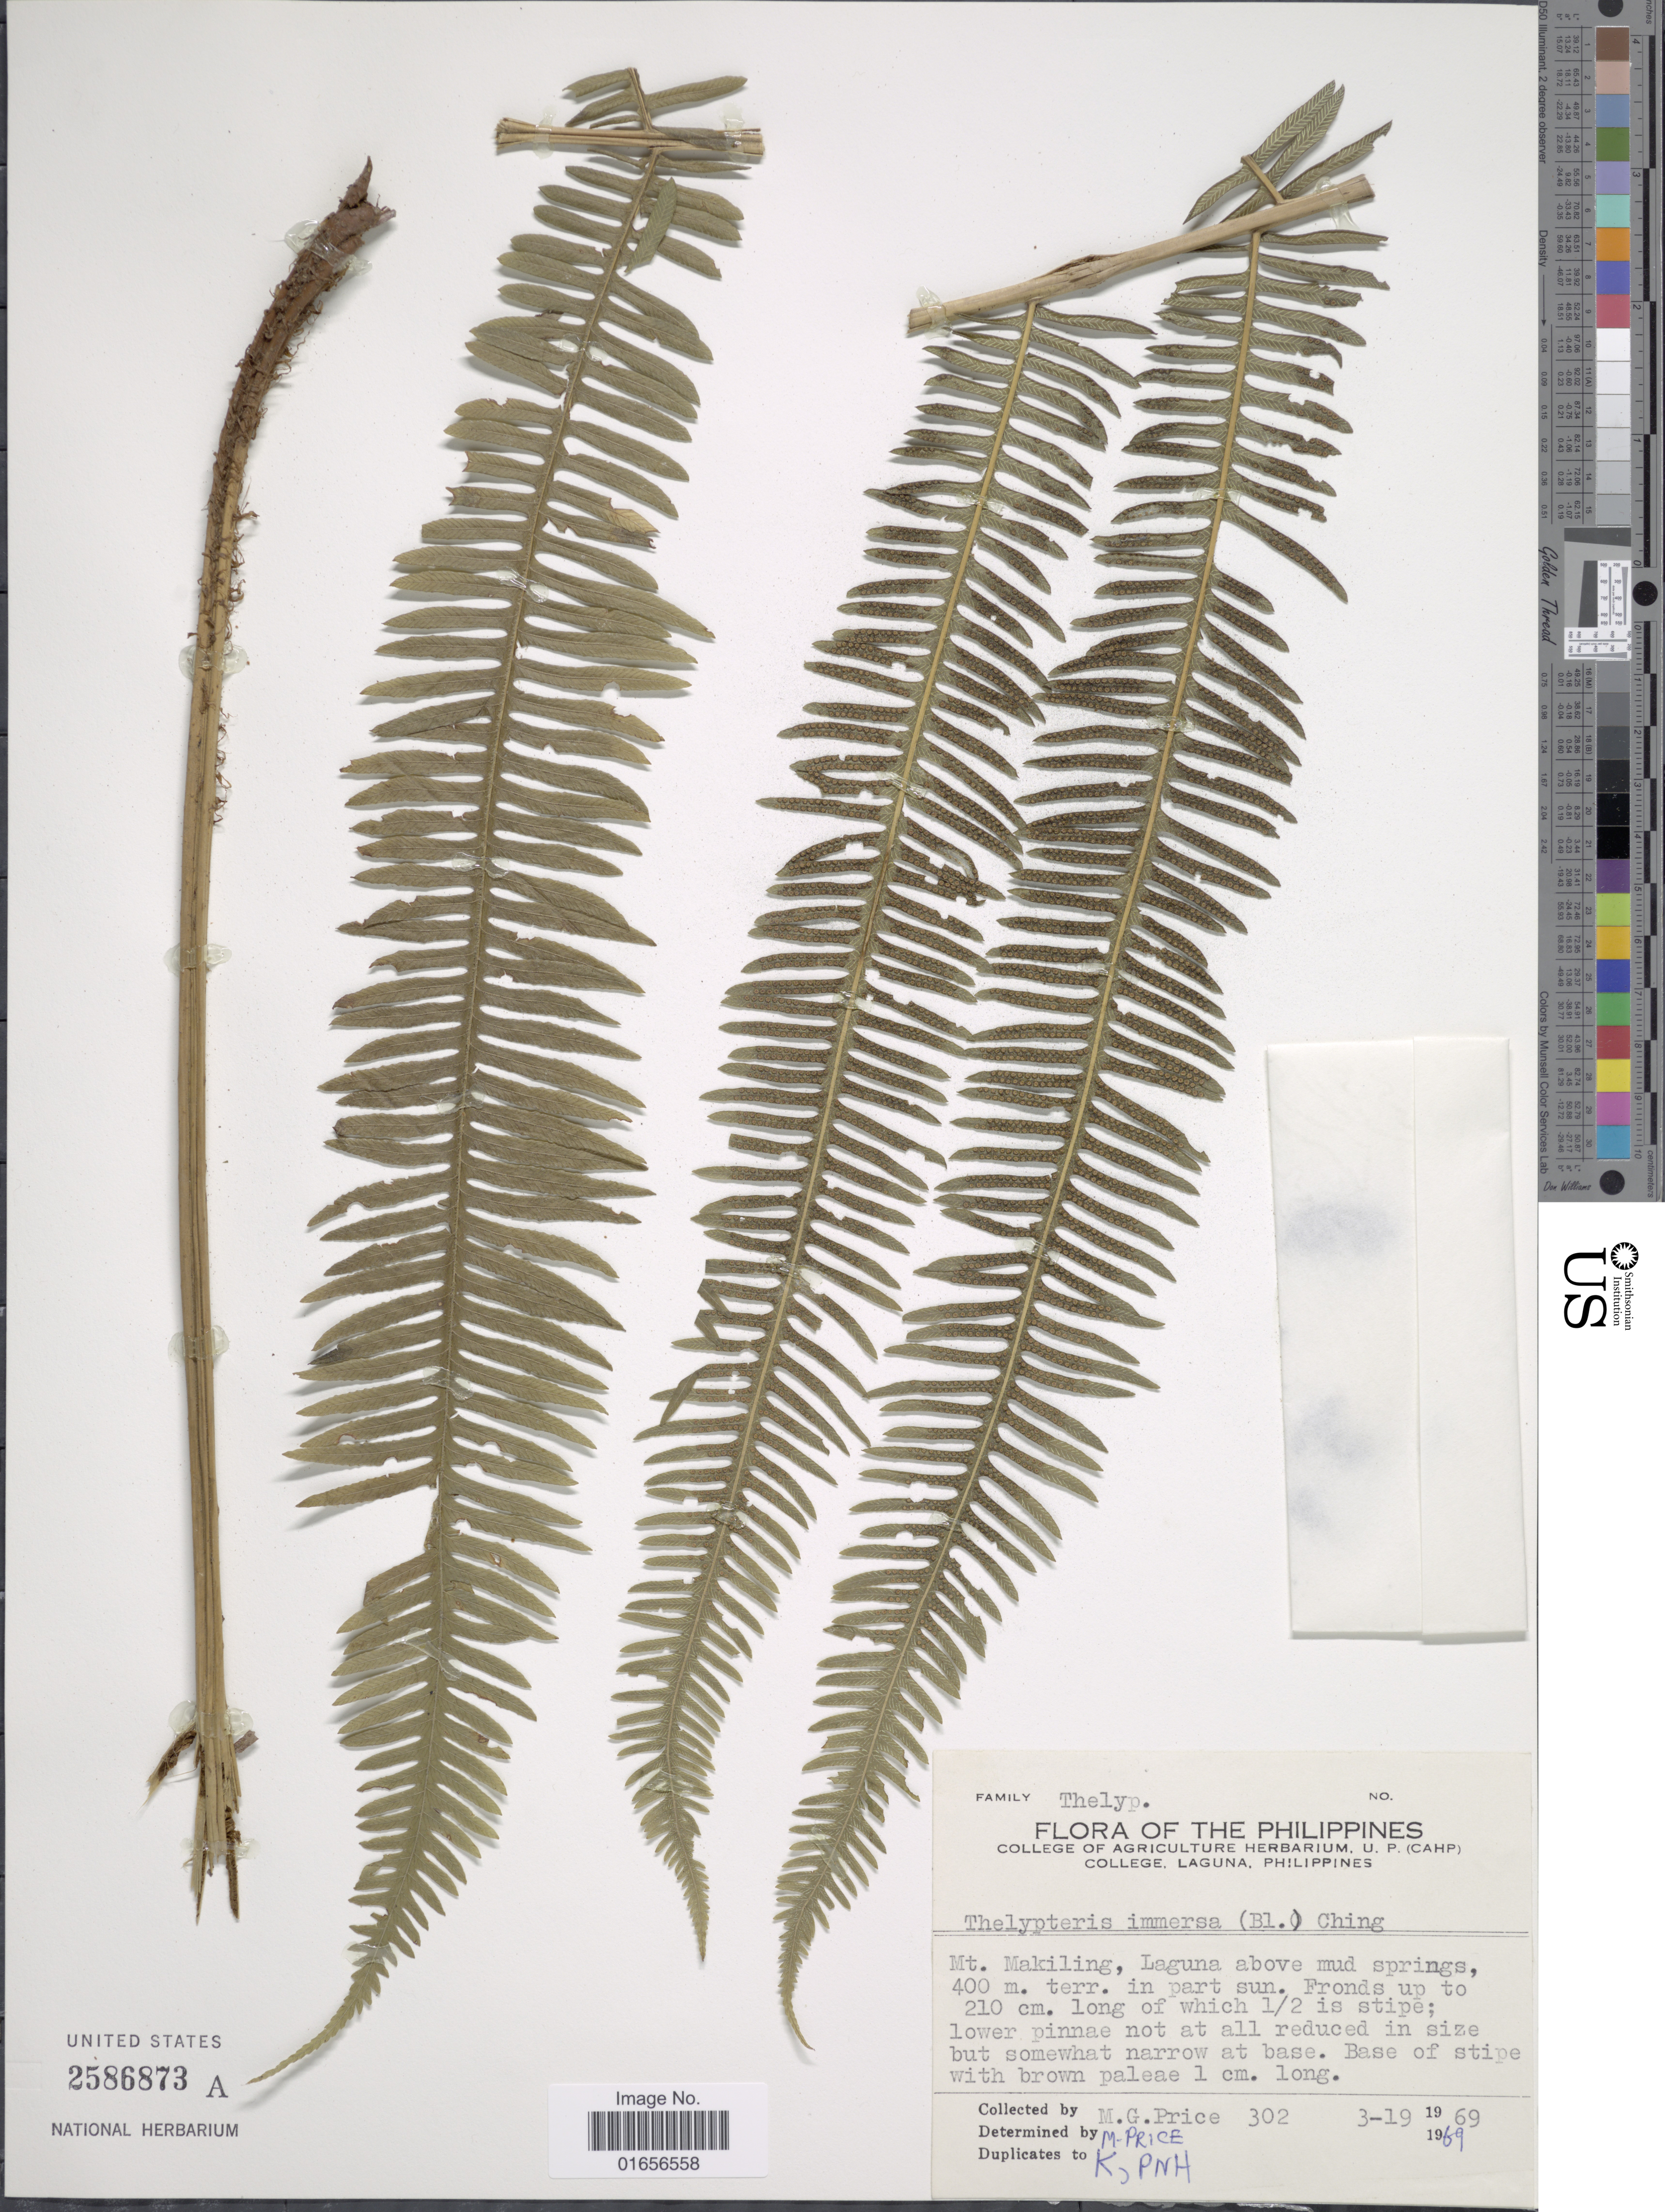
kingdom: Plantae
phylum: Tracheophyta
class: Polypodiopsida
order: Polypodiales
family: Thelypteridaceae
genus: Amphineuron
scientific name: Amphineuron immersum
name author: (Blume) Holttum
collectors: M. G. Price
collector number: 302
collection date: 1969-03-19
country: Philippines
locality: The Philippines, Mt. Makiling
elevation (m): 400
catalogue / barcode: US 2586873A